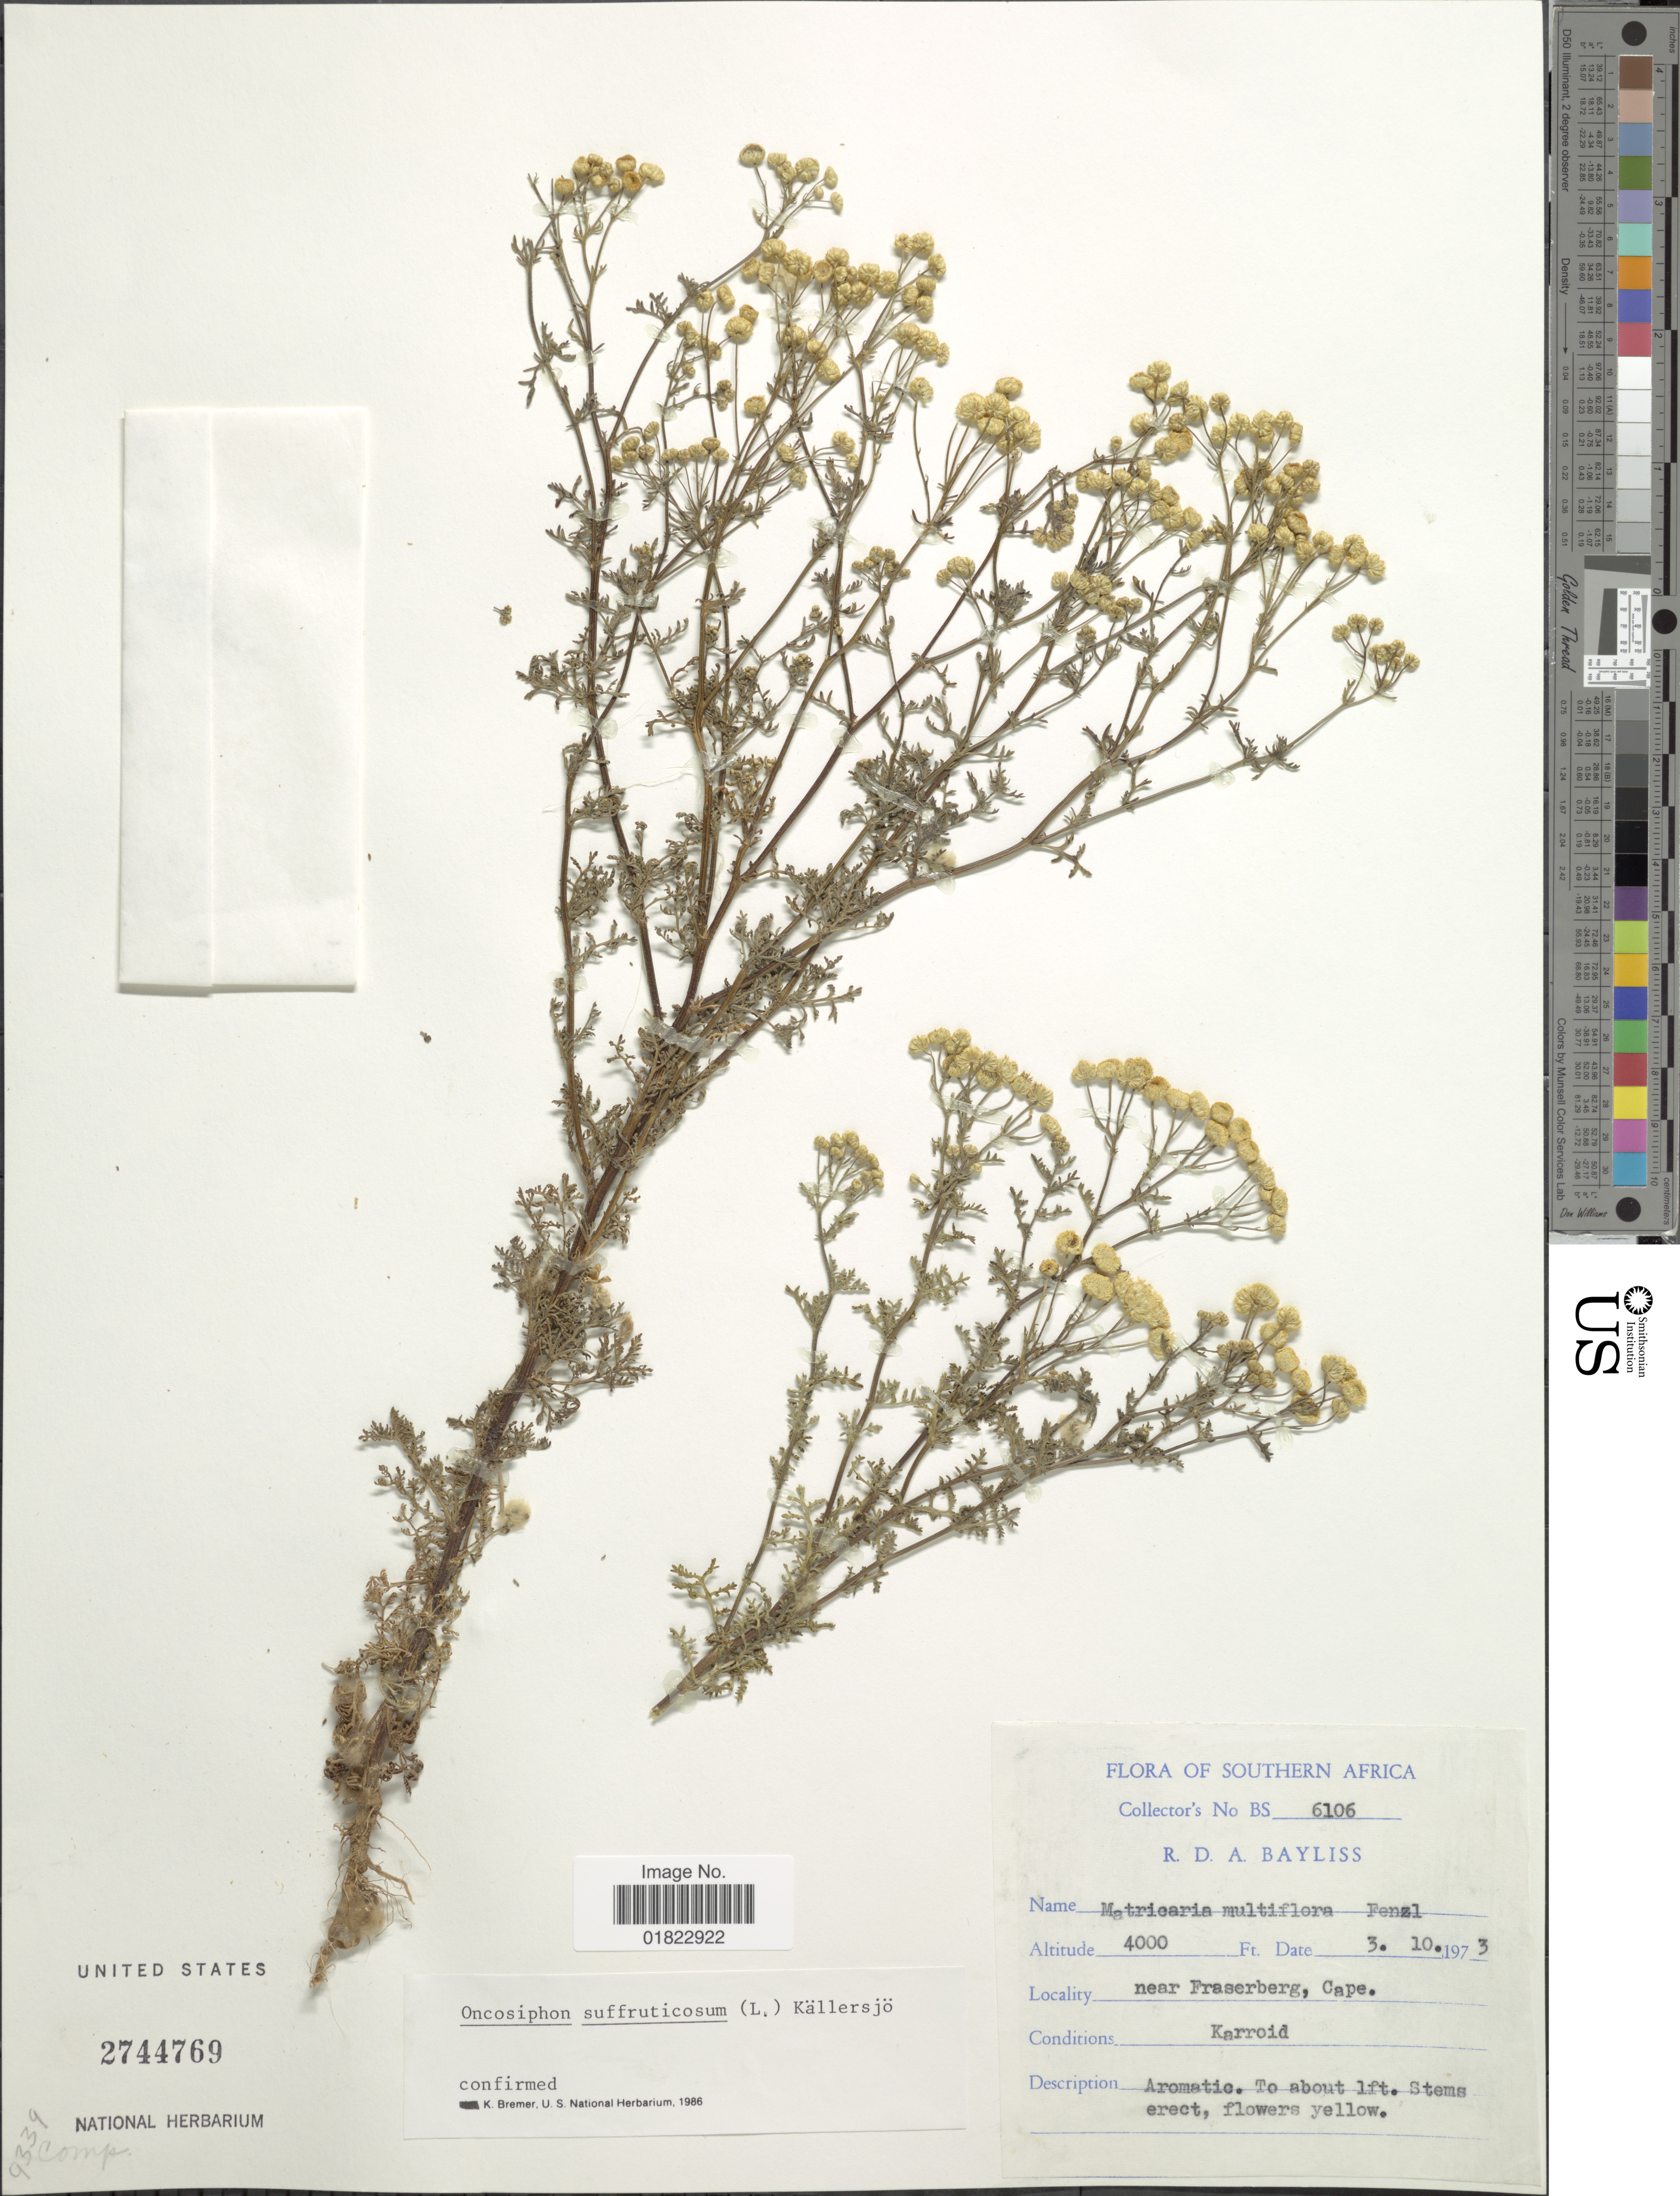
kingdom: Plantae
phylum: Tracheophyta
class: Magnoliopsida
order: Asterales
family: Asteraceae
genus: Oncosiphon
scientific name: Oncosiphon suffruticosum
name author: (L.) Källersjö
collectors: R. Bayliss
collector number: BS6106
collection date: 1973-10-03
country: South Africa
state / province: Northern Cape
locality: Southern Africa. Near Fraserberg, Cape.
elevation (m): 1219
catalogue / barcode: US 2744769